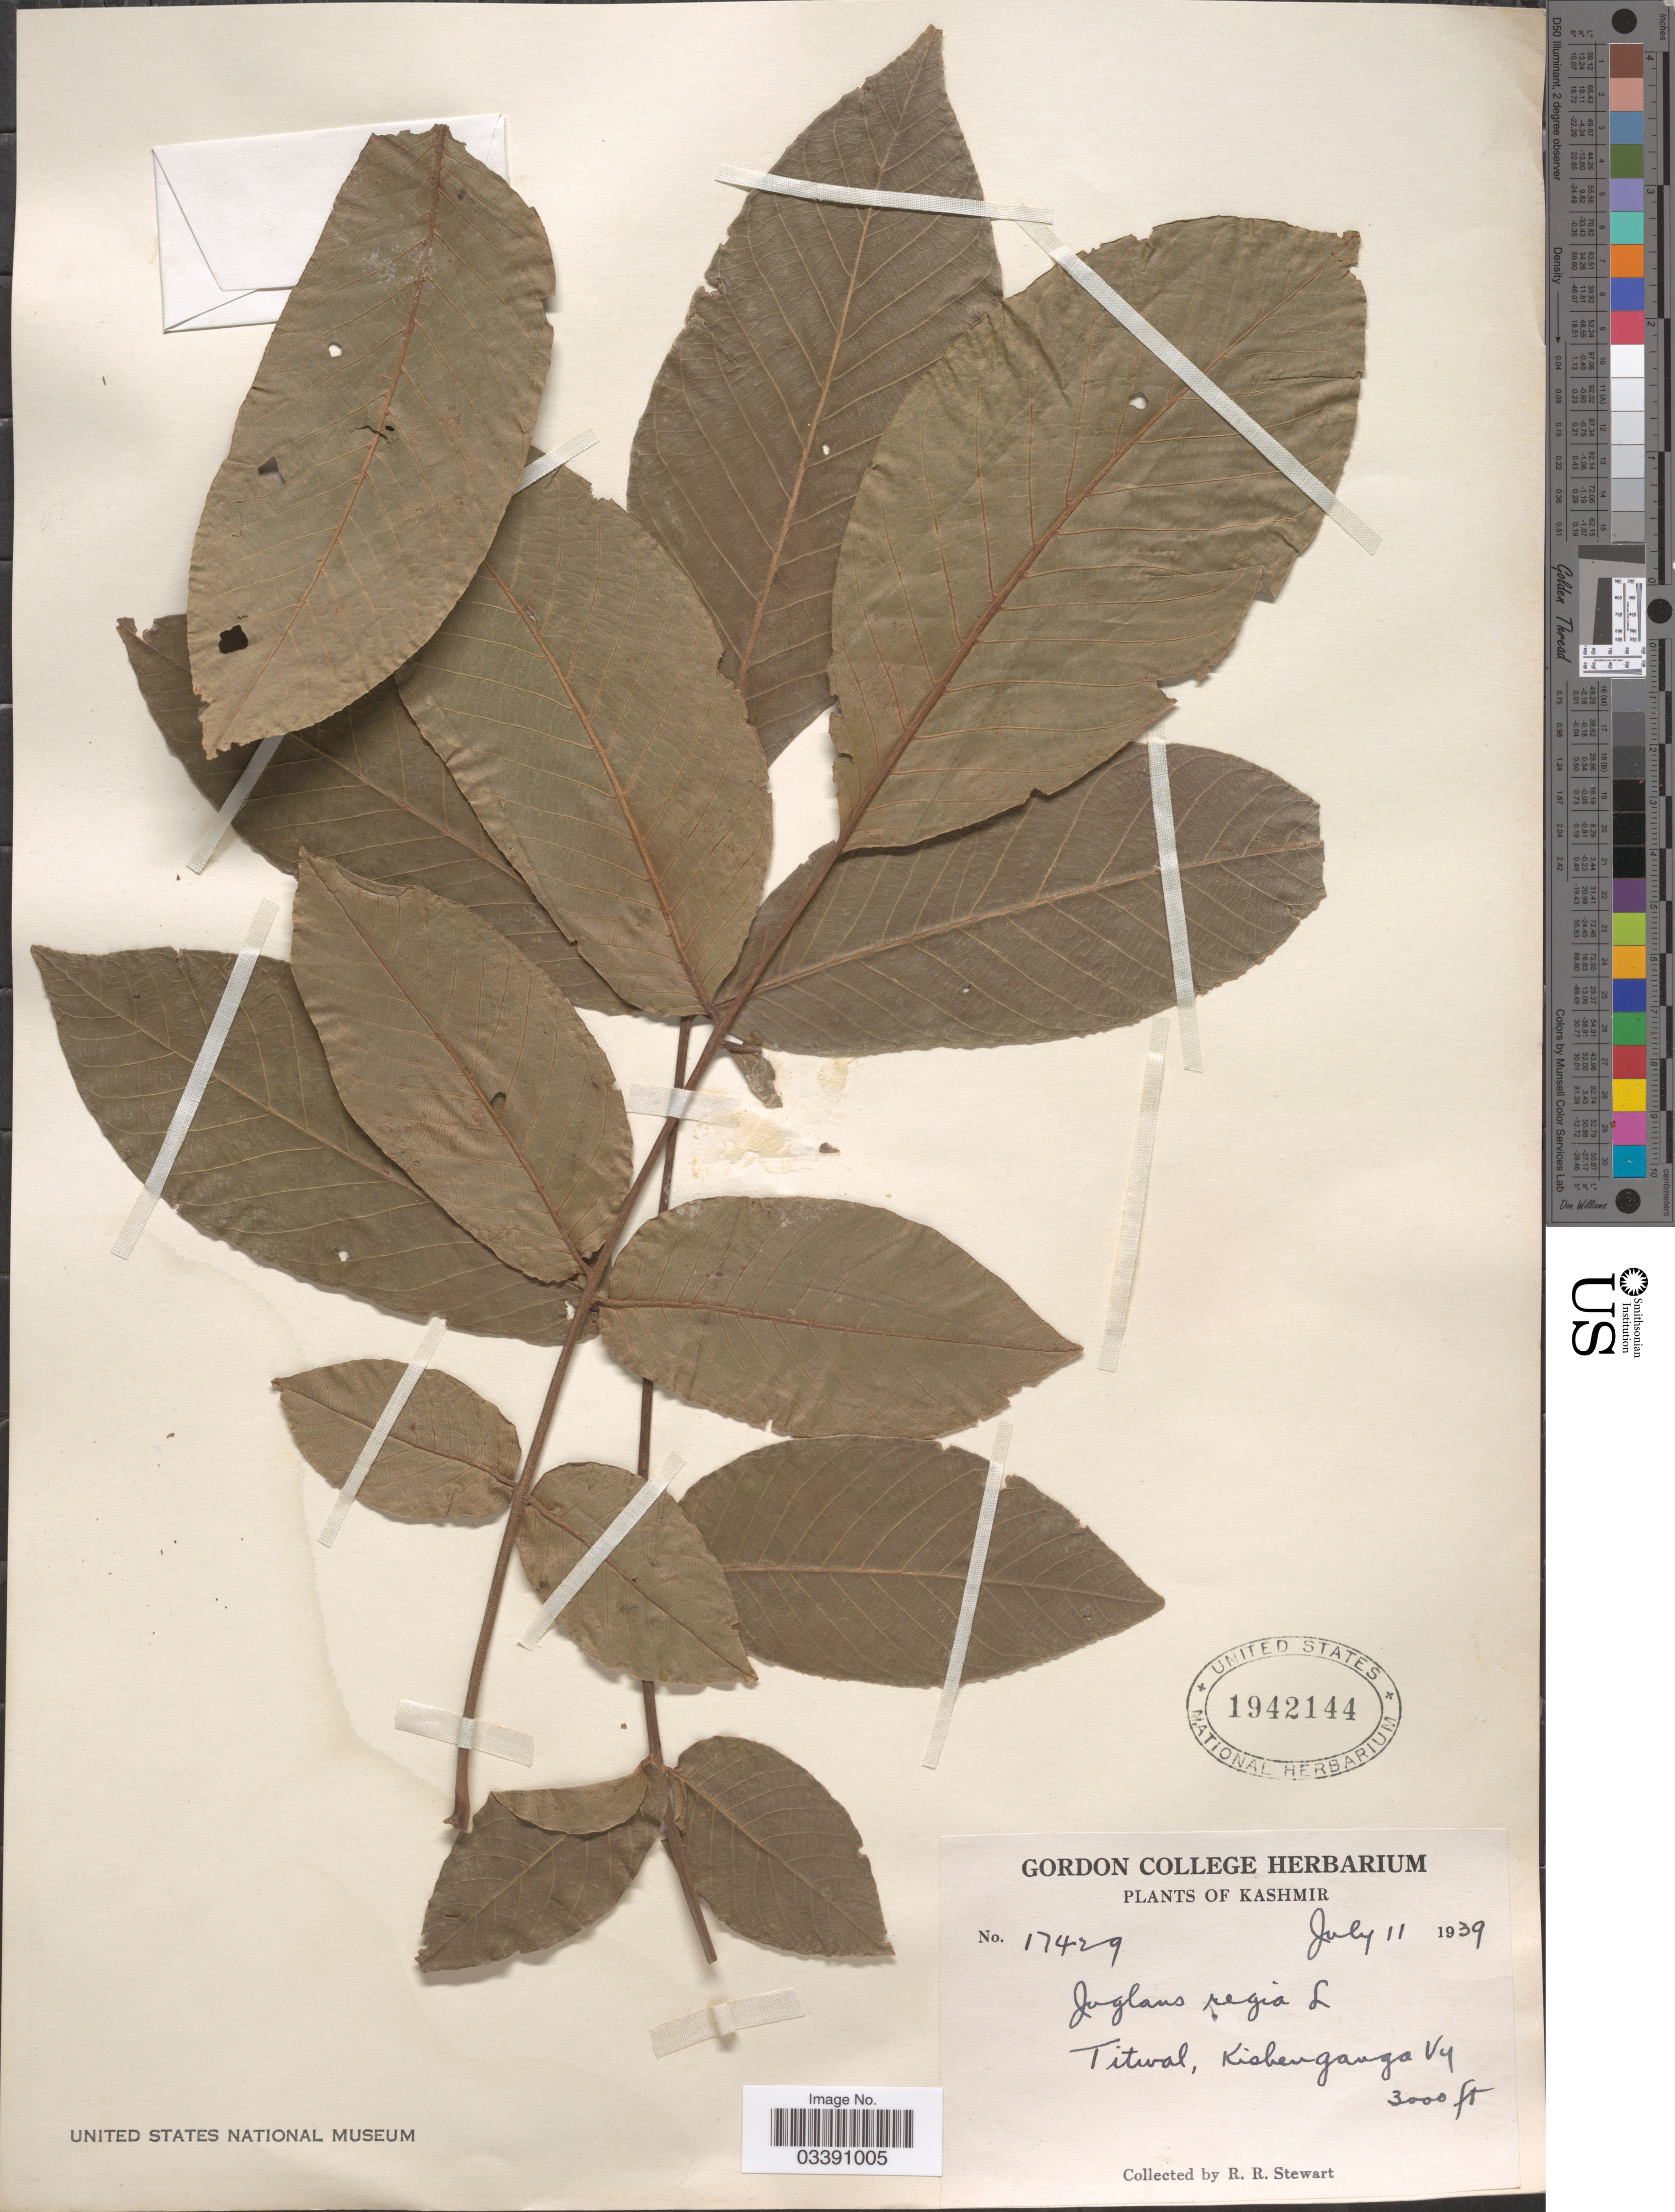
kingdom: Plantae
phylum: Tracheophyta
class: Magnoliopsida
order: Fagales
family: Juglandaceae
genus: Juglans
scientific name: Juglans regia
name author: L.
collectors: R. Stewart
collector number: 17429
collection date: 1939-07-11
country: India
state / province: Jammu and Kashmir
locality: Kashmir. Titwal, Kishenganga Vy.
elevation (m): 914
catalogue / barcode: US 1942144